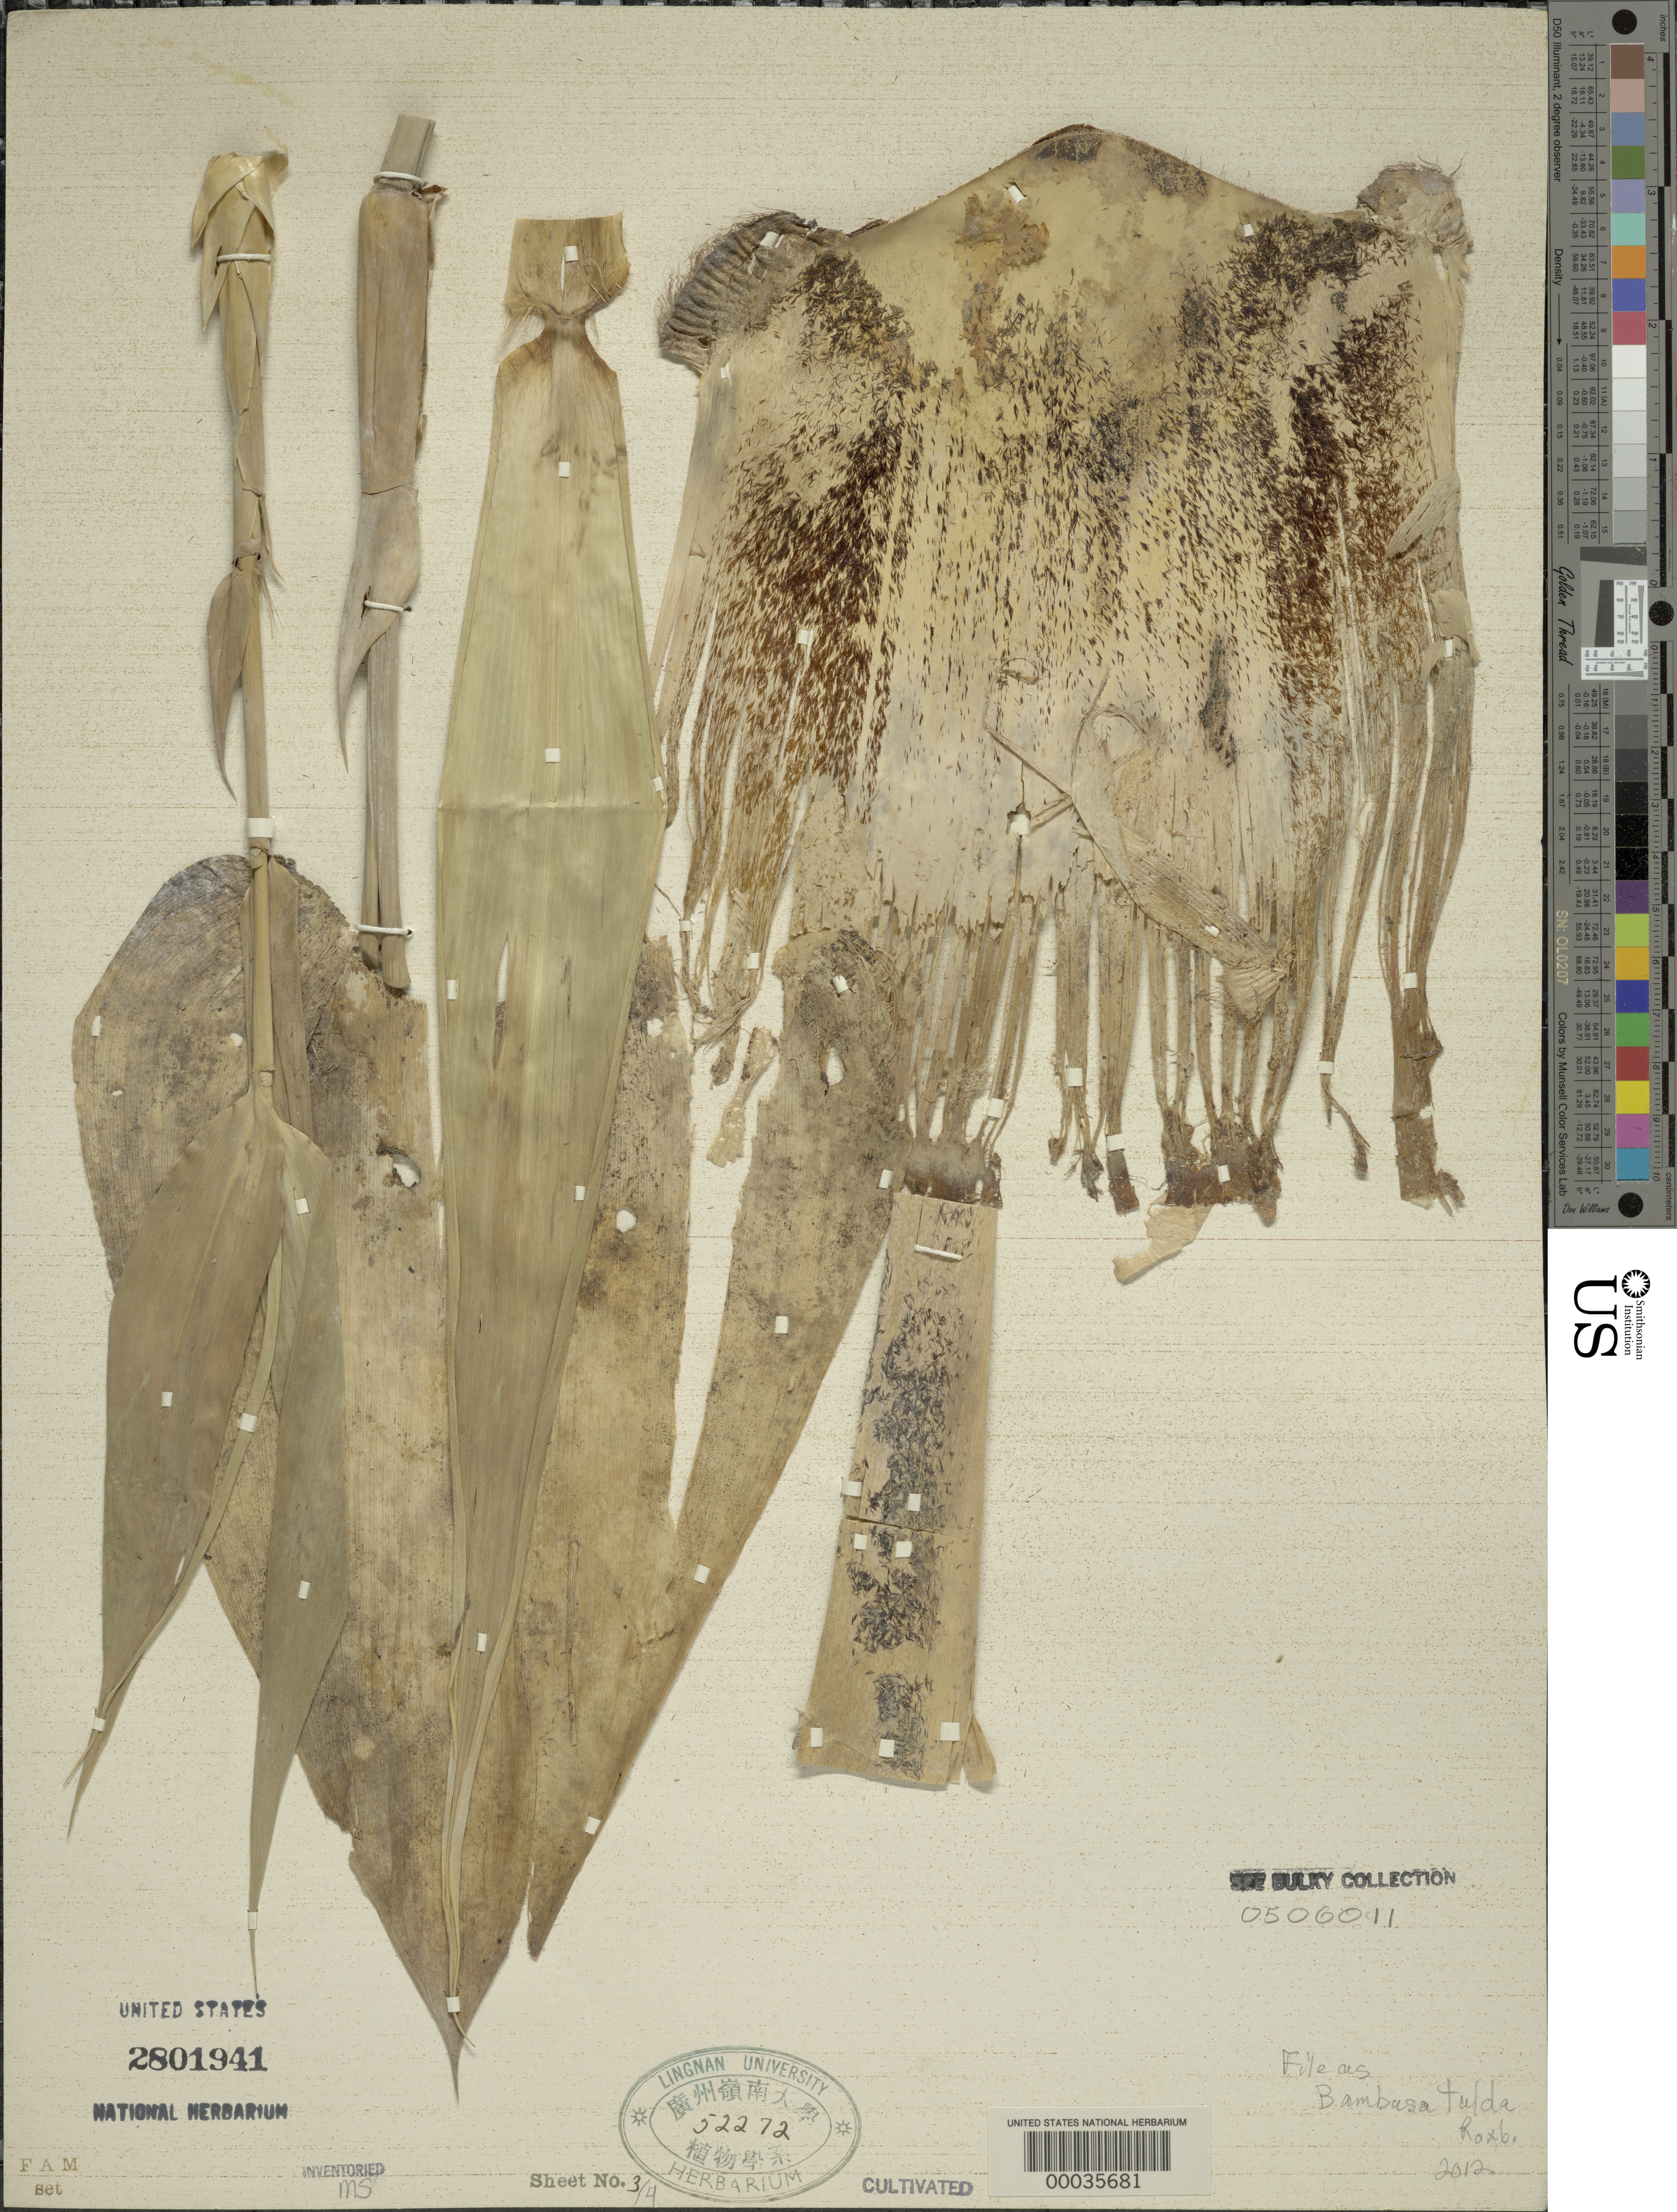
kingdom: Plantae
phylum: Tracheophyta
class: Liliopsida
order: Poales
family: Poaceae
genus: Bambusa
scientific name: Bambusa tulda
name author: Roxb.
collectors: F. A. McClure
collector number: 265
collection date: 1925-09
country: China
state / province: Guangdong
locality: Lingnan university bamboo garden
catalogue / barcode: US 2801941